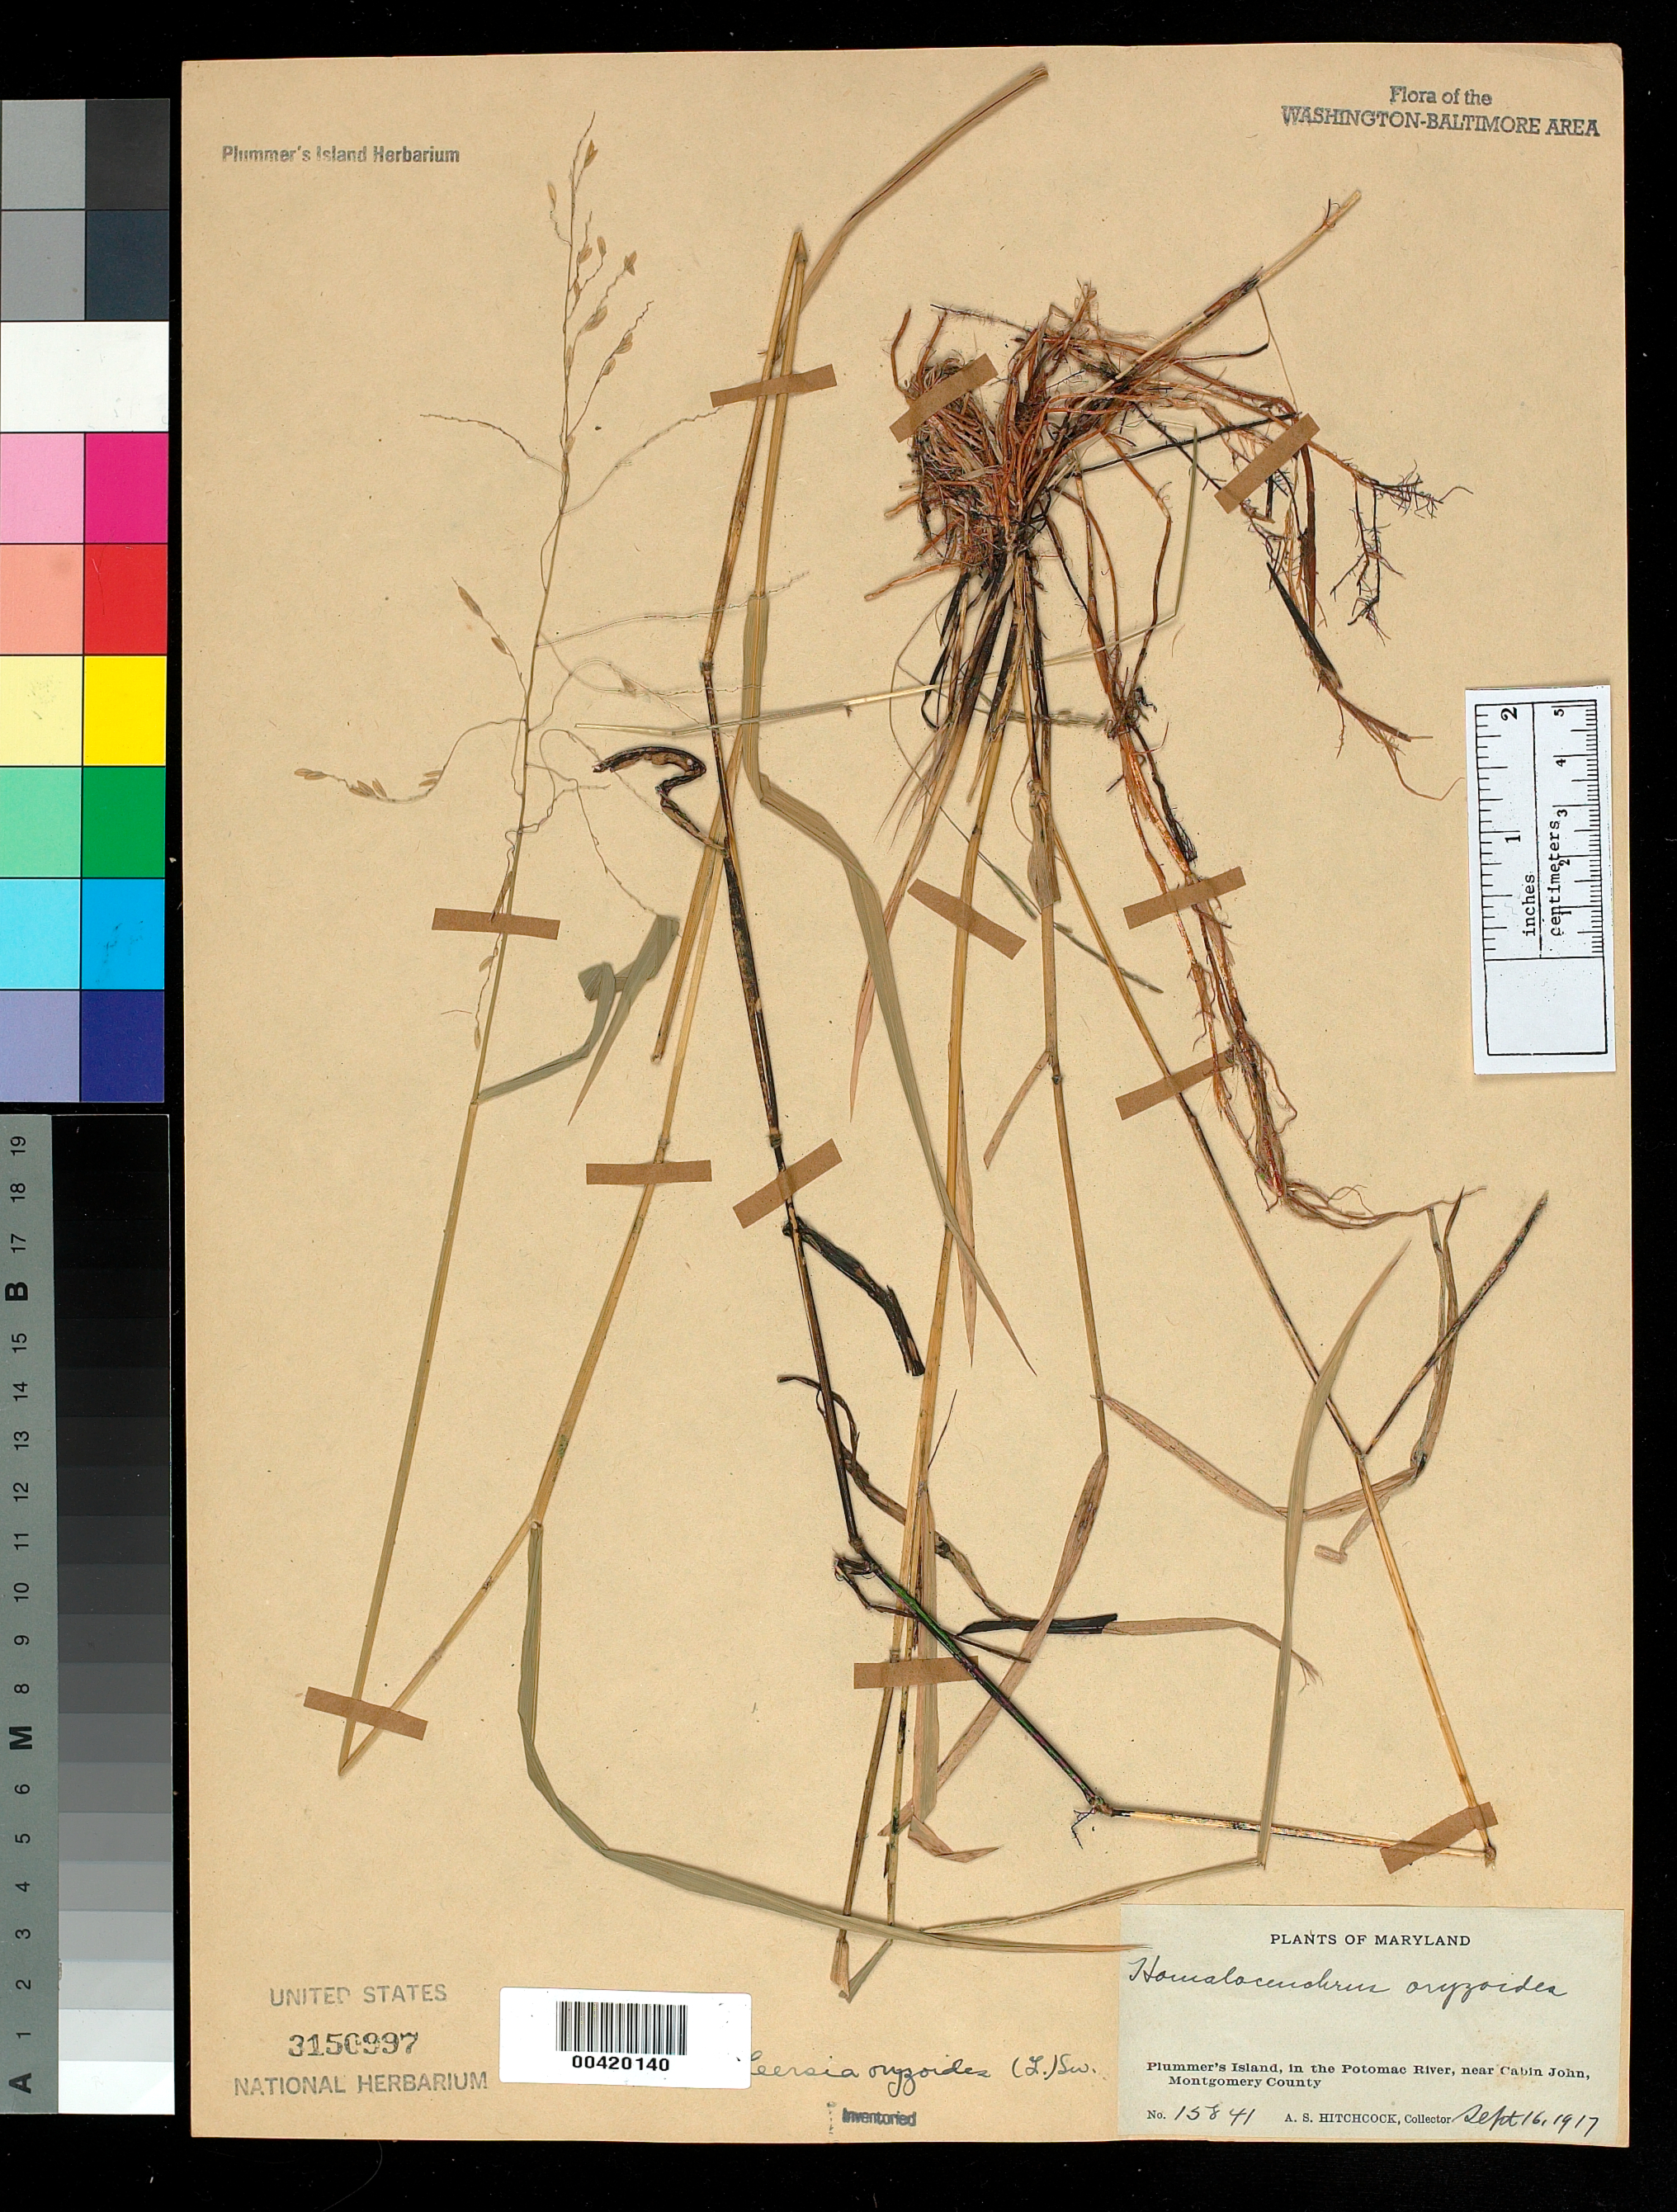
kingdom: Plantae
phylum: Tracheophyta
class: Liliopsida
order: Poales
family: Poaceae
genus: Leersia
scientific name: Leersia oryzoides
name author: (L.) Sw.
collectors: A. S. Hitchcock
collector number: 15841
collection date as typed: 16 Sep 1917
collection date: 1917-09-16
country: United States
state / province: Maryland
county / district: Montgomery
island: Plummers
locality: Plummer's Island C. & O. Canal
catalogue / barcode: US 3150997